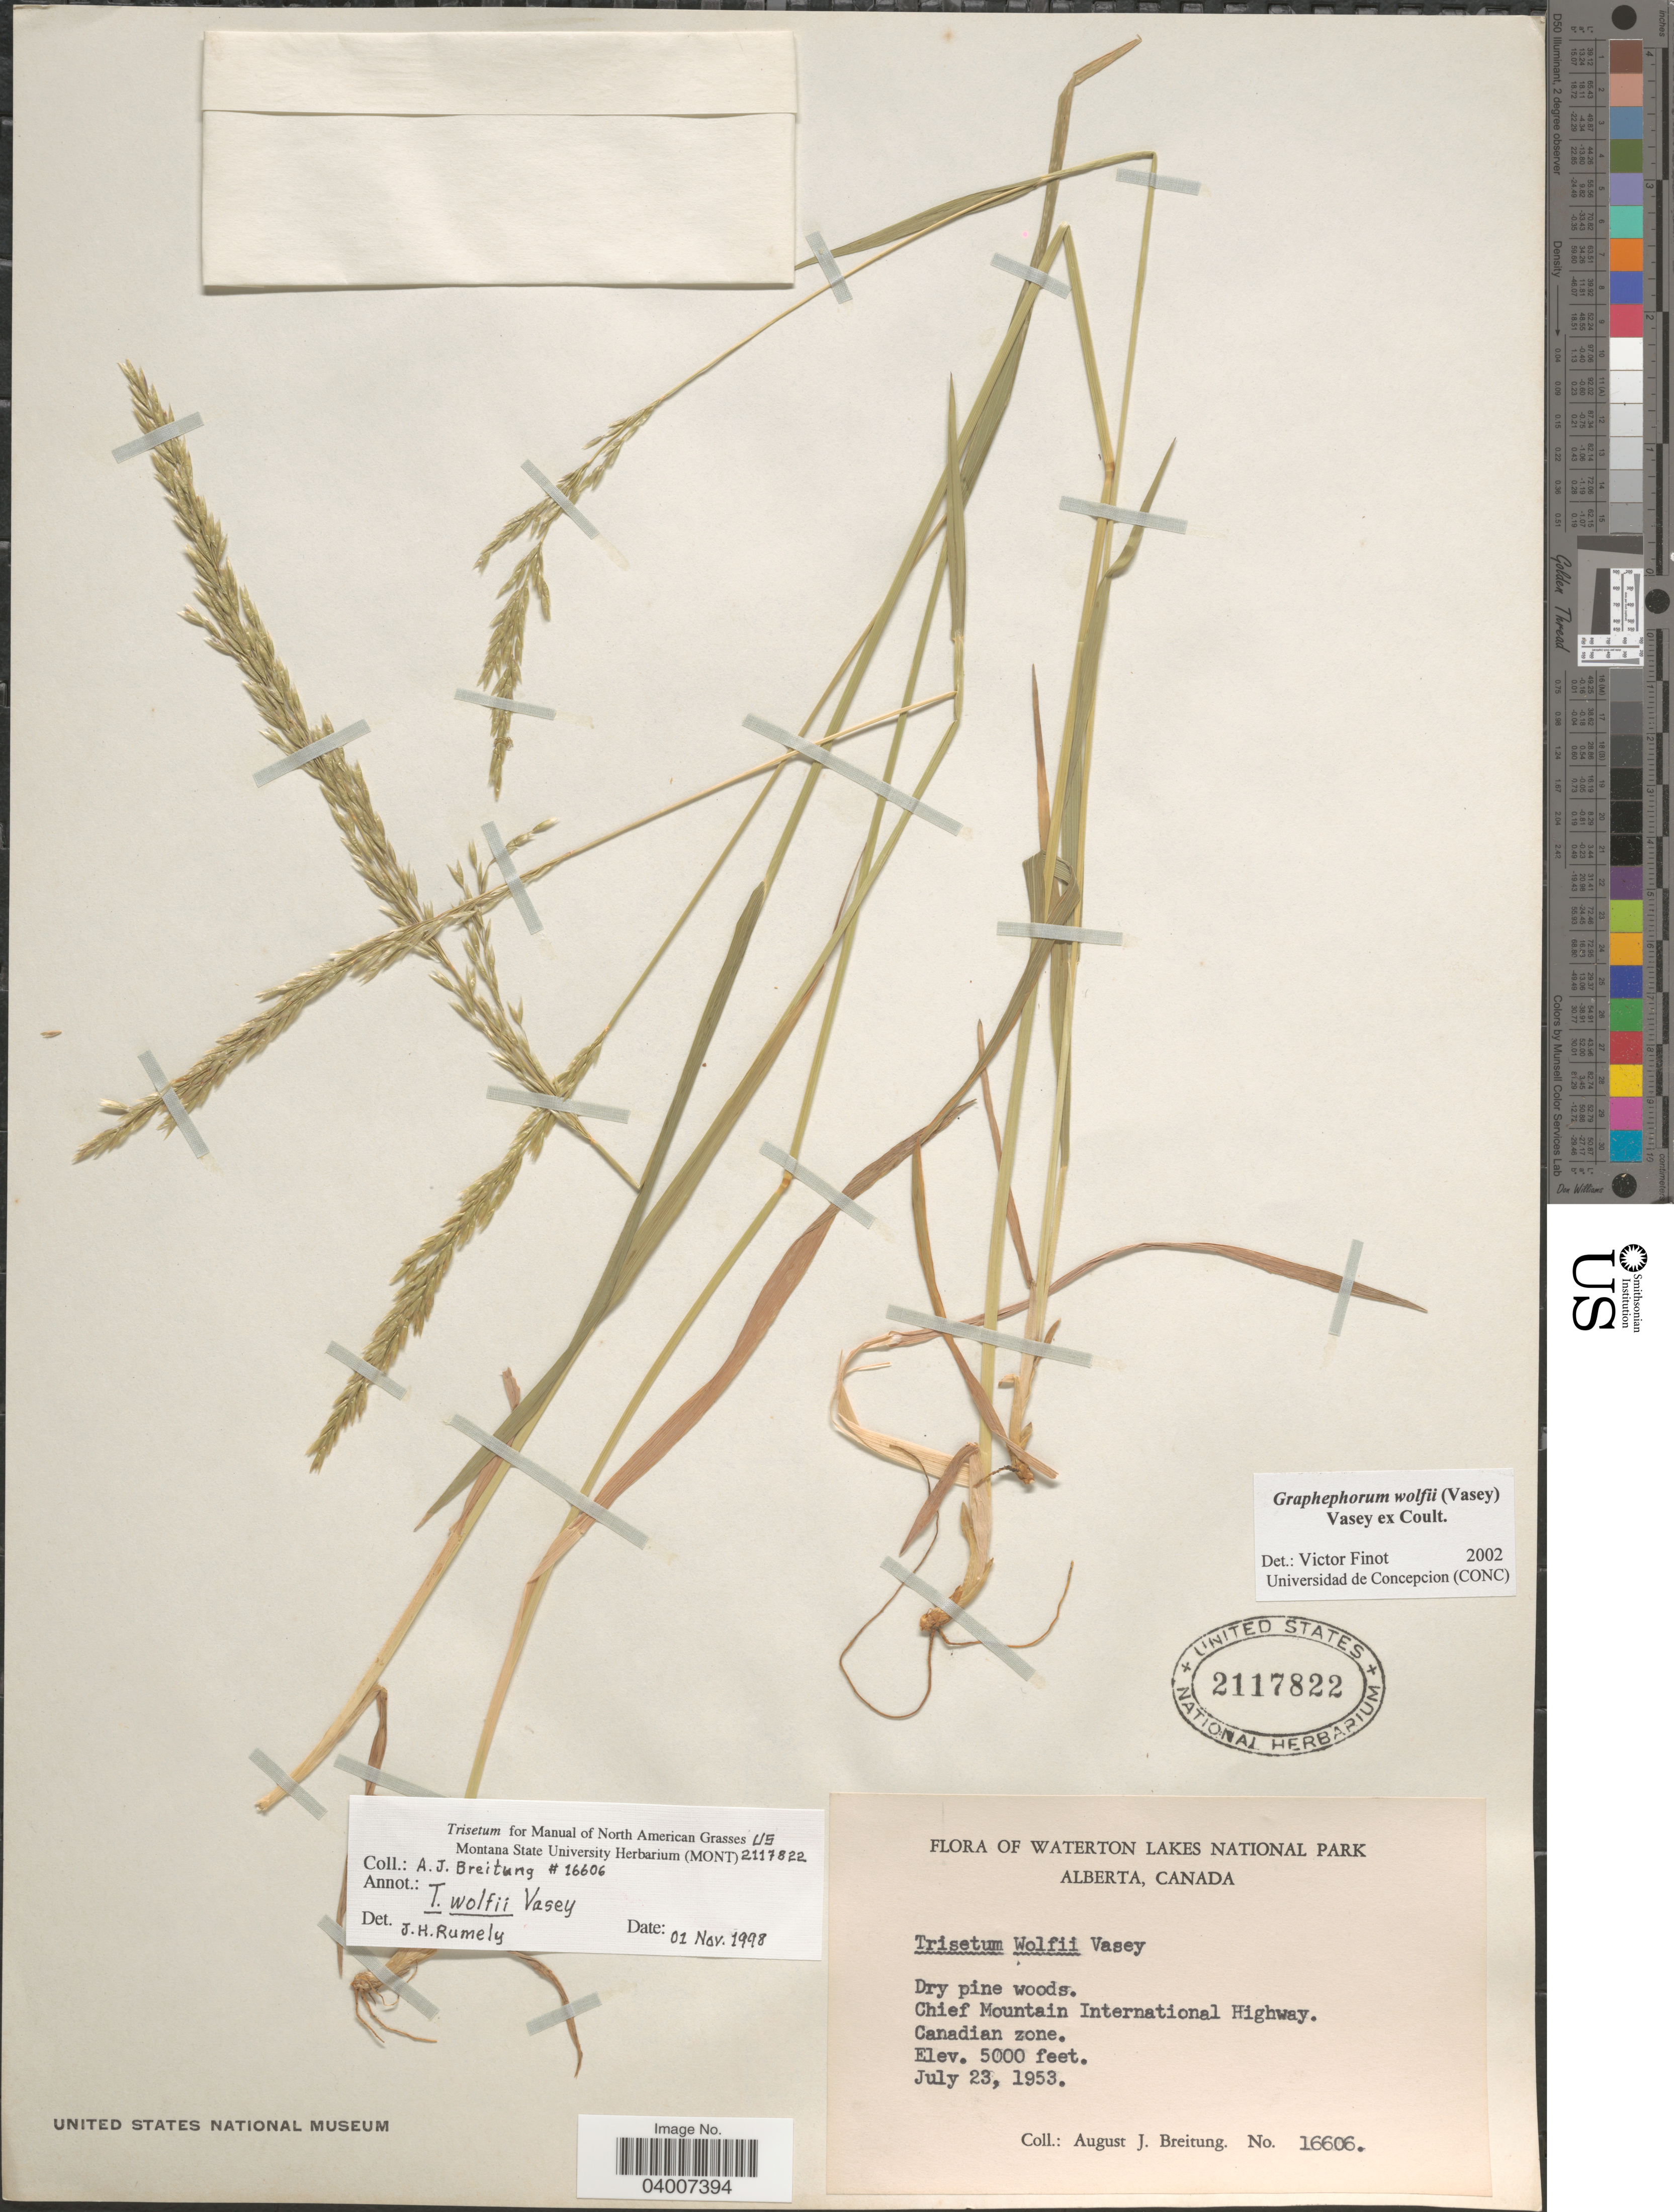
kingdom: Plantae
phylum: Tracheophyta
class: Liliopsida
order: Poales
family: Poaceae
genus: Graphephorum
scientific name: Graphephorum wolfii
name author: (E. Fourn.) Vasey ex Coult.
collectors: A. Breitung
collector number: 16606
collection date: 1953-07-23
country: Canada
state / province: Alberta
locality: Waterton Lakes National Park. Chief Mountain International Highway. Canadian zone.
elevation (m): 1524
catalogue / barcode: US 2117822